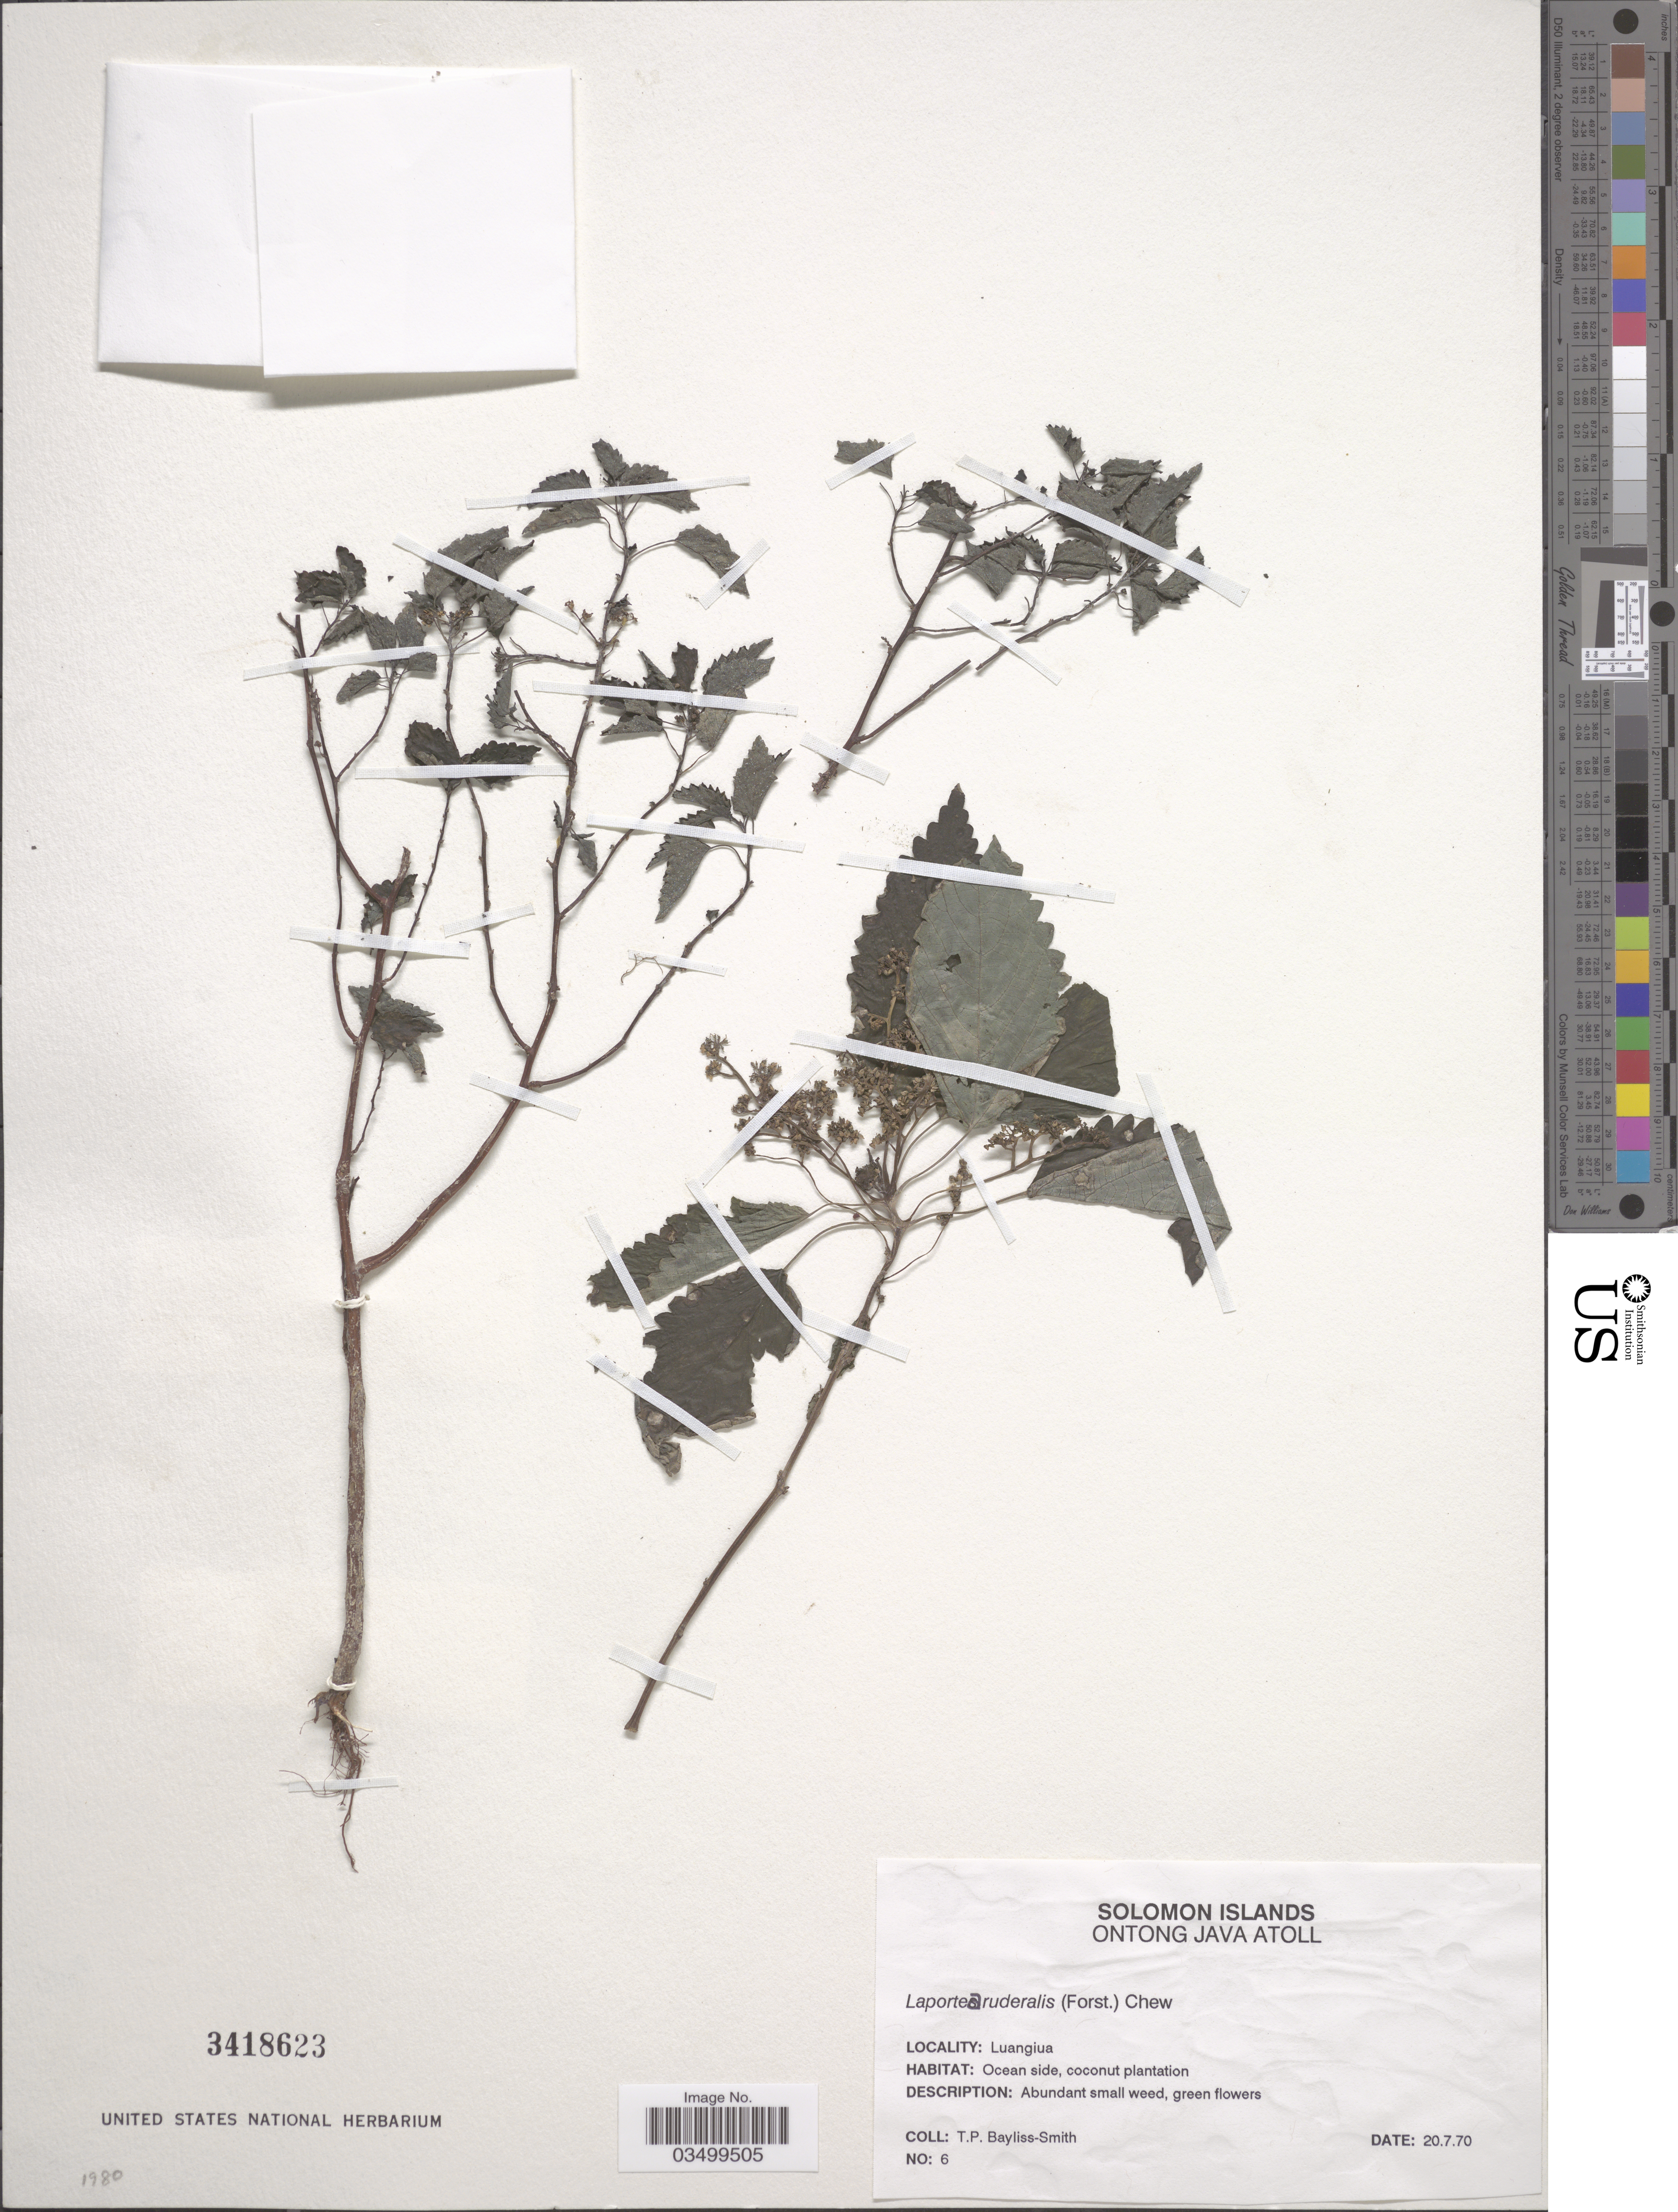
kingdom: Plantae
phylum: Tracheophyta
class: Magnoliopsida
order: Rosales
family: Urticaceae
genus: Laportea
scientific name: Laportea ruderalis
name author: (G. Forst.) Chew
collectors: T. P. Bayliss-Smith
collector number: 6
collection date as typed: Transcribed d/m/y: 20/7/70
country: Solomon Islands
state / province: Solomon Island Outliers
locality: Solomon Islands. Ontong Java Atoll. Luangiua.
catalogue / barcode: US 3418623